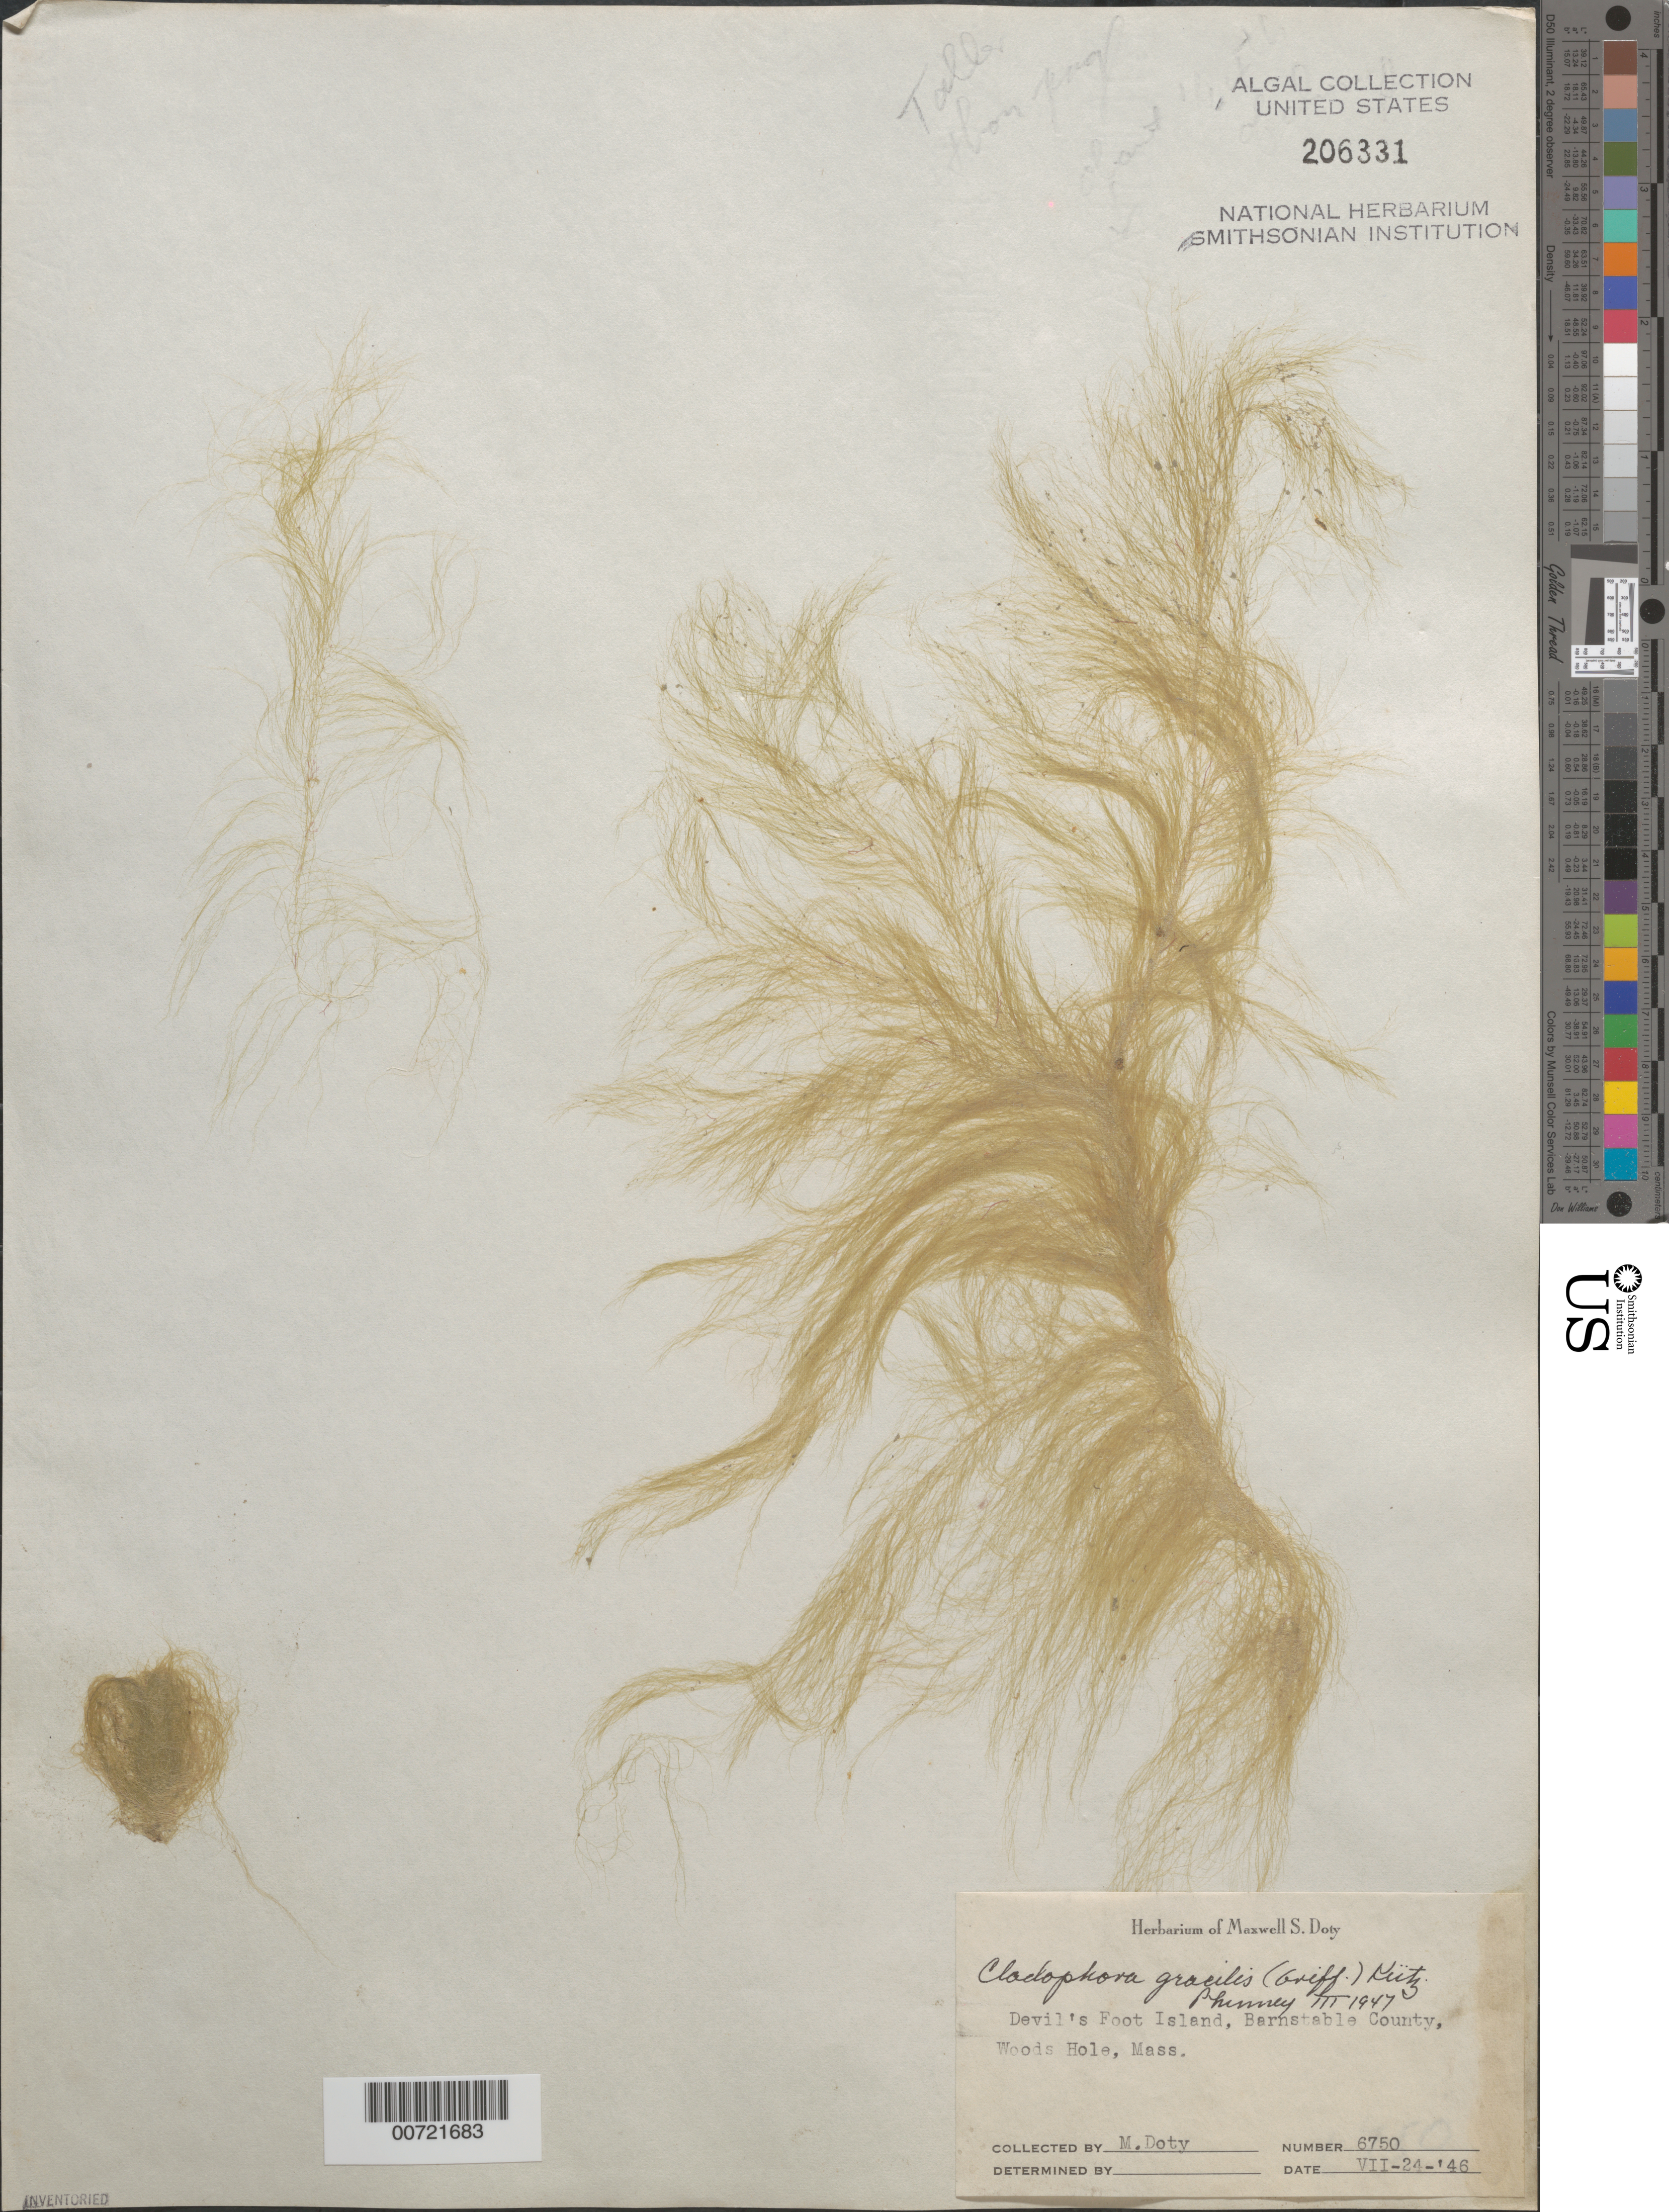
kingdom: Plantae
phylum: Chlorophyta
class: Ulvophyceae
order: Cladophorales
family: Cladophoraceae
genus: Cladophora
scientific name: Cladophora gracilis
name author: (Griff.) Kütz.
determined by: Phinney, H. K.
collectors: M. S. Doty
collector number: MSD 6750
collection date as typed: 24 Jul 1946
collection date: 1946-07-24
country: United States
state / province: Massachusetts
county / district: Barnstable County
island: Devil's Foot Island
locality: Woods Hole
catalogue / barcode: US 206331